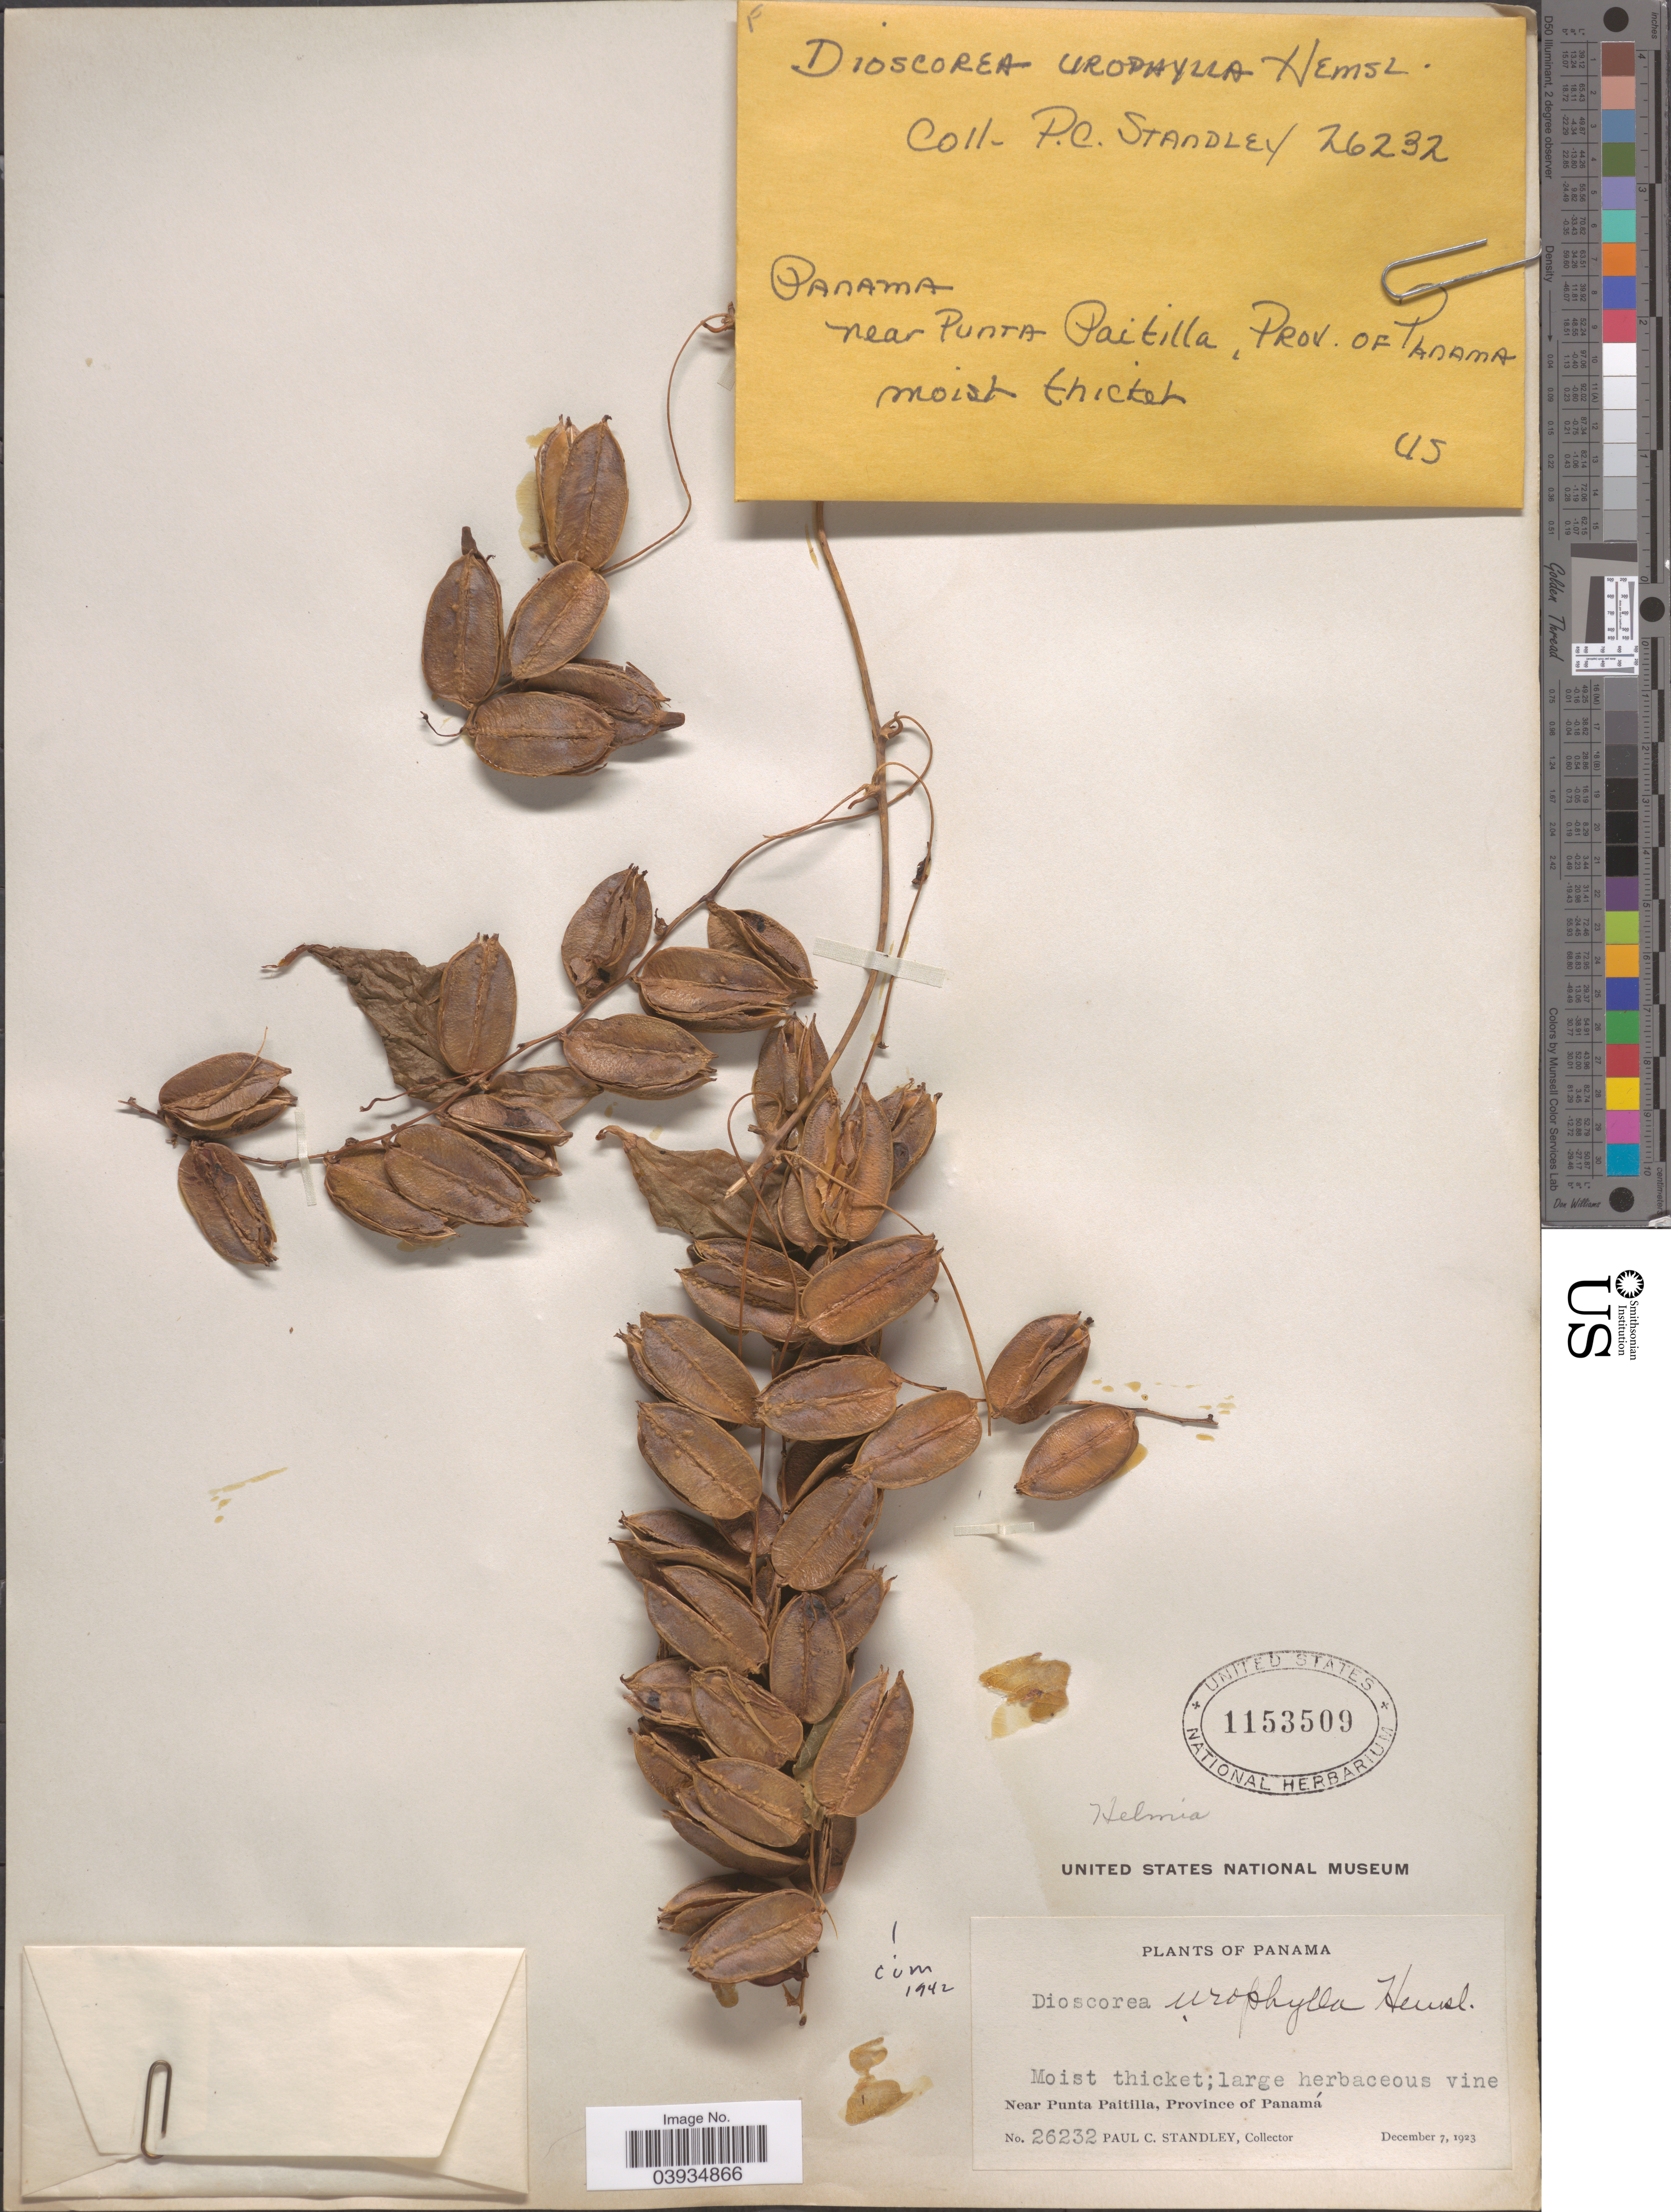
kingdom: Plantae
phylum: Tracheophyta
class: Liliopsida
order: Dioscoreales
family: Dioscoreaceae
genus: Dioscorea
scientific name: Dioscorea urophylla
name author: Hemsl.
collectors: P. C. Standley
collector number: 26232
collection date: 1923-12-07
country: Panama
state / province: Panamá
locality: Moist thicket. Near Punta Paitilla.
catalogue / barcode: US 1153509